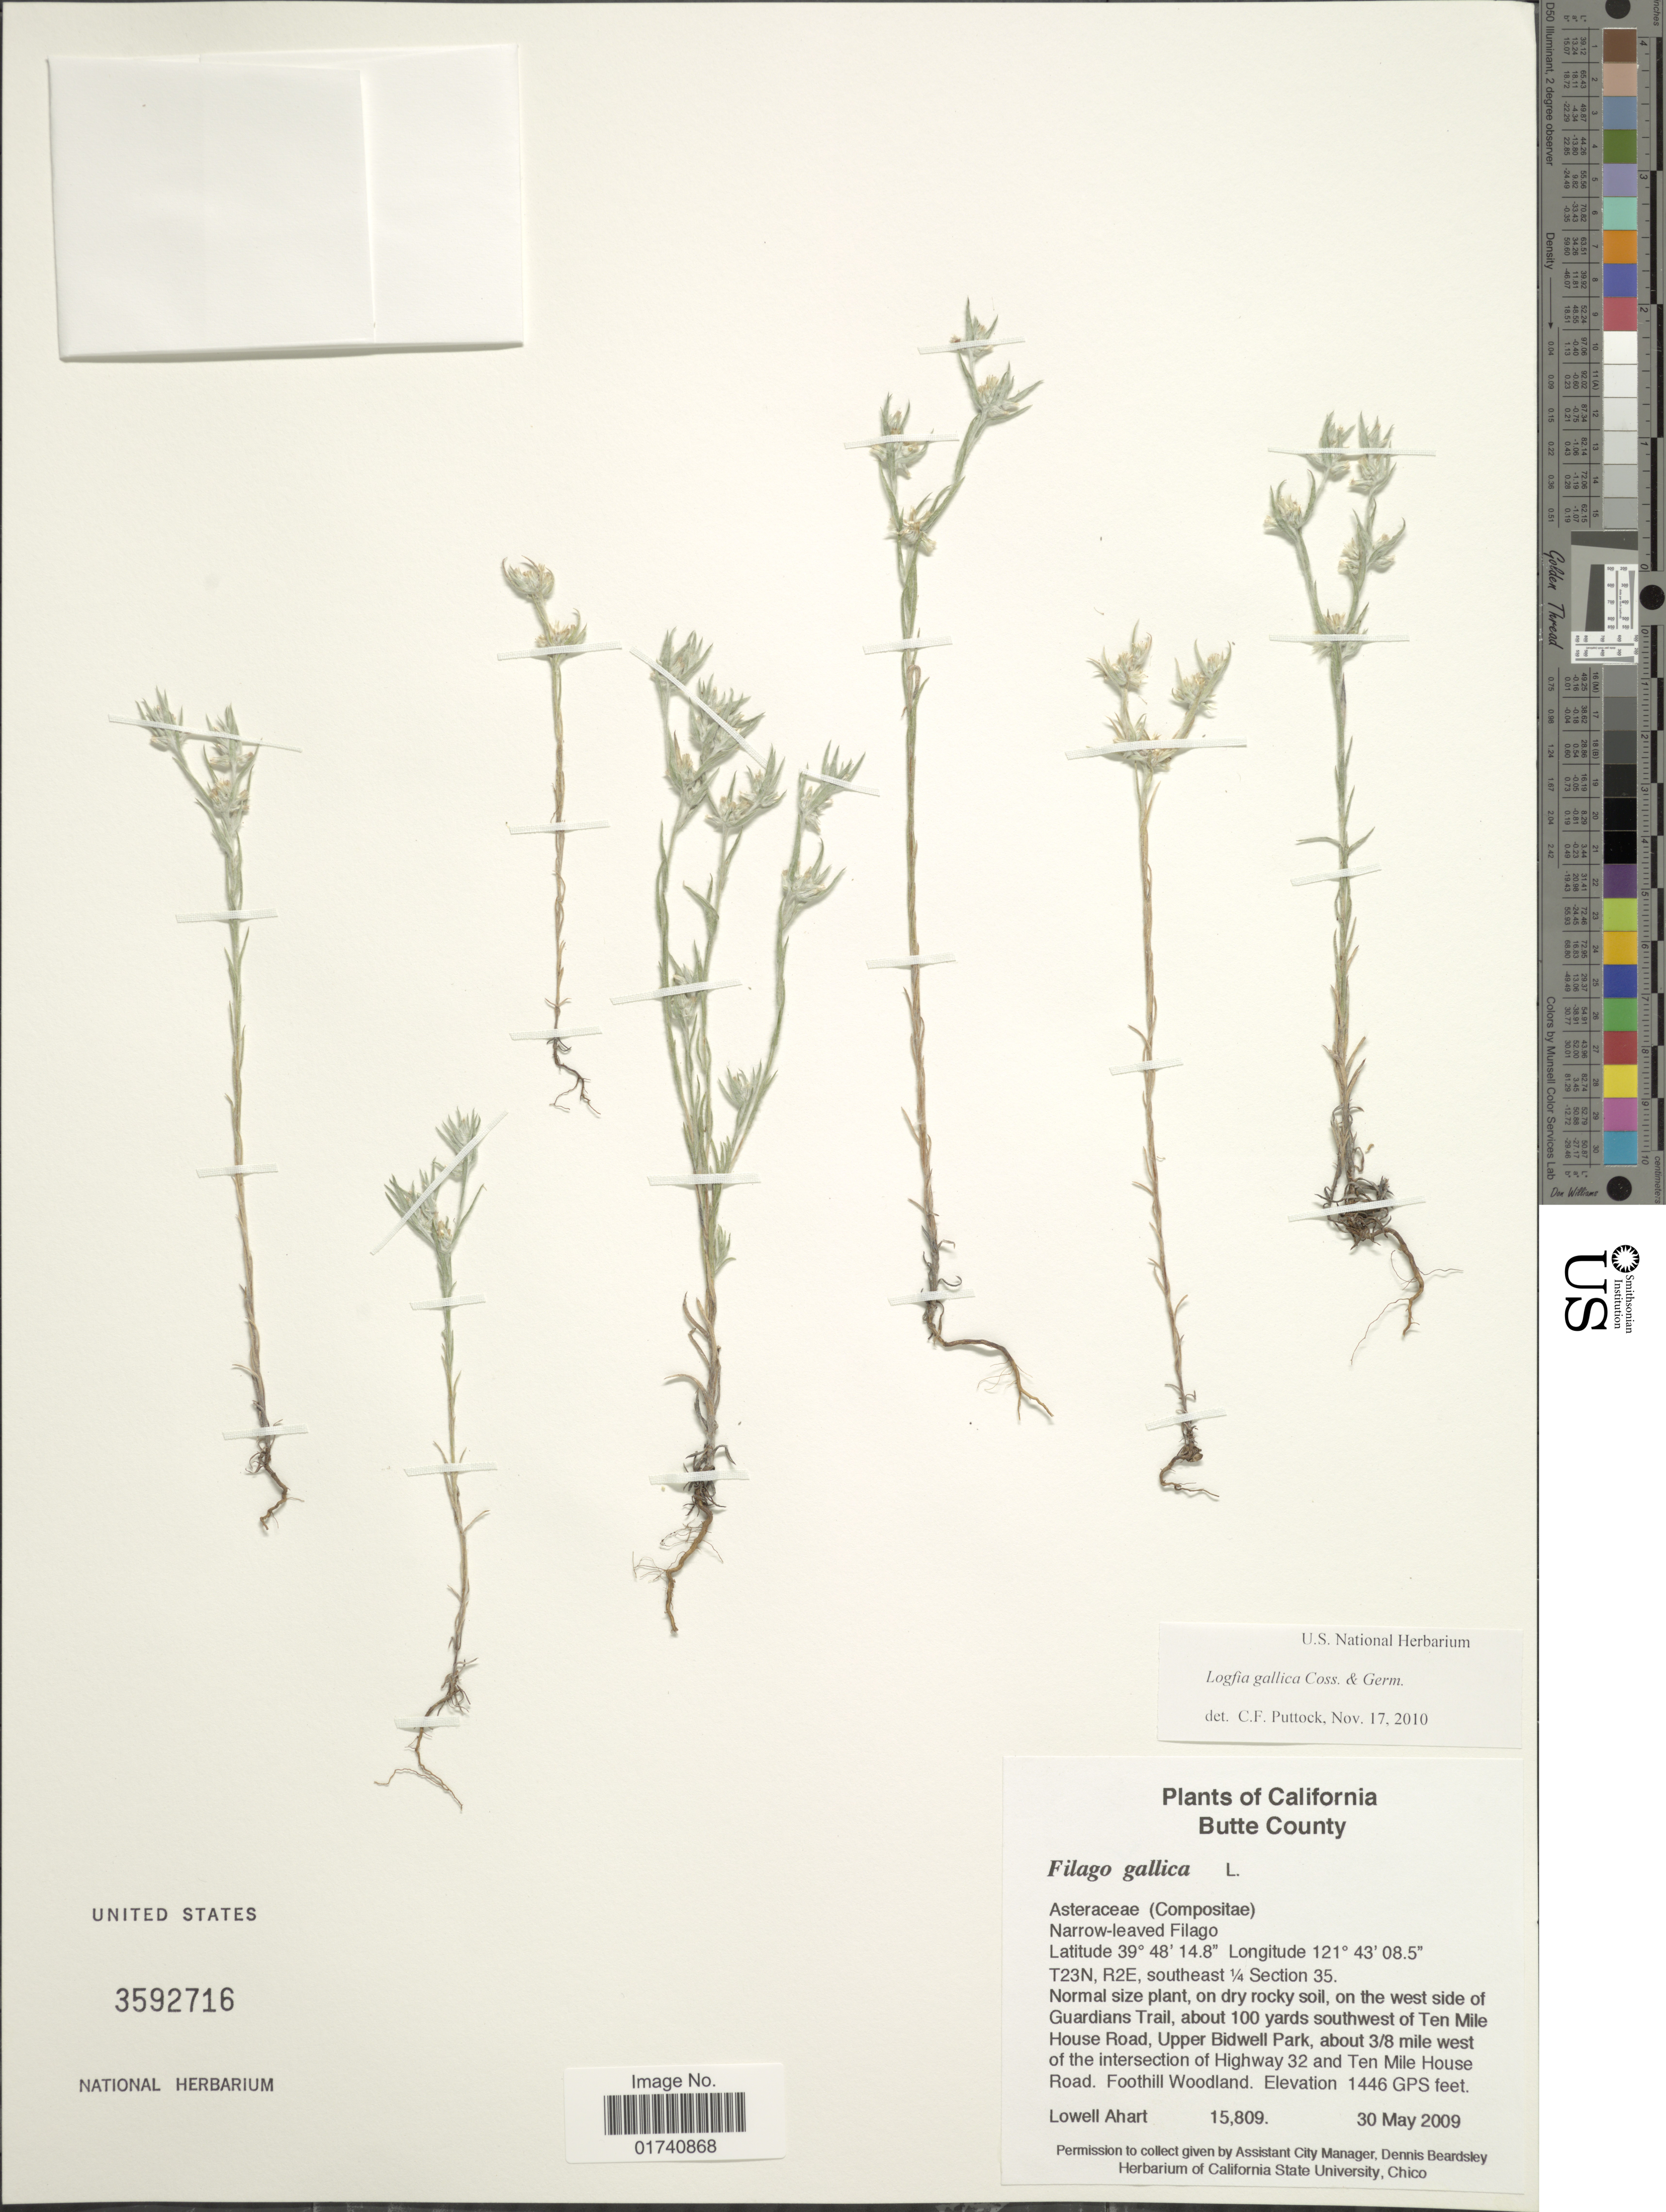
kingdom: Plantae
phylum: Tracheophyta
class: Magnoliopsida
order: Asterales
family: Asteraceae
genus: Logfia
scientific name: Logfia gallica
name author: (L.) Coss. & Germ.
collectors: L. Ahart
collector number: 15809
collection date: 2009-05-30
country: United States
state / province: California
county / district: Butte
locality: Butte County. T23N, R2E, southeast 1/4 Section 35. On the west side of Guardians Trail, about 100 yards southwest of Ten Mile House Road, Upper Bidwell Park, about 3/8 mile west of the intersection of Highway 32 and Ten Mile House Road. Foothill Woodland.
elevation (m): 441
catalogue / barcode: US 3592716